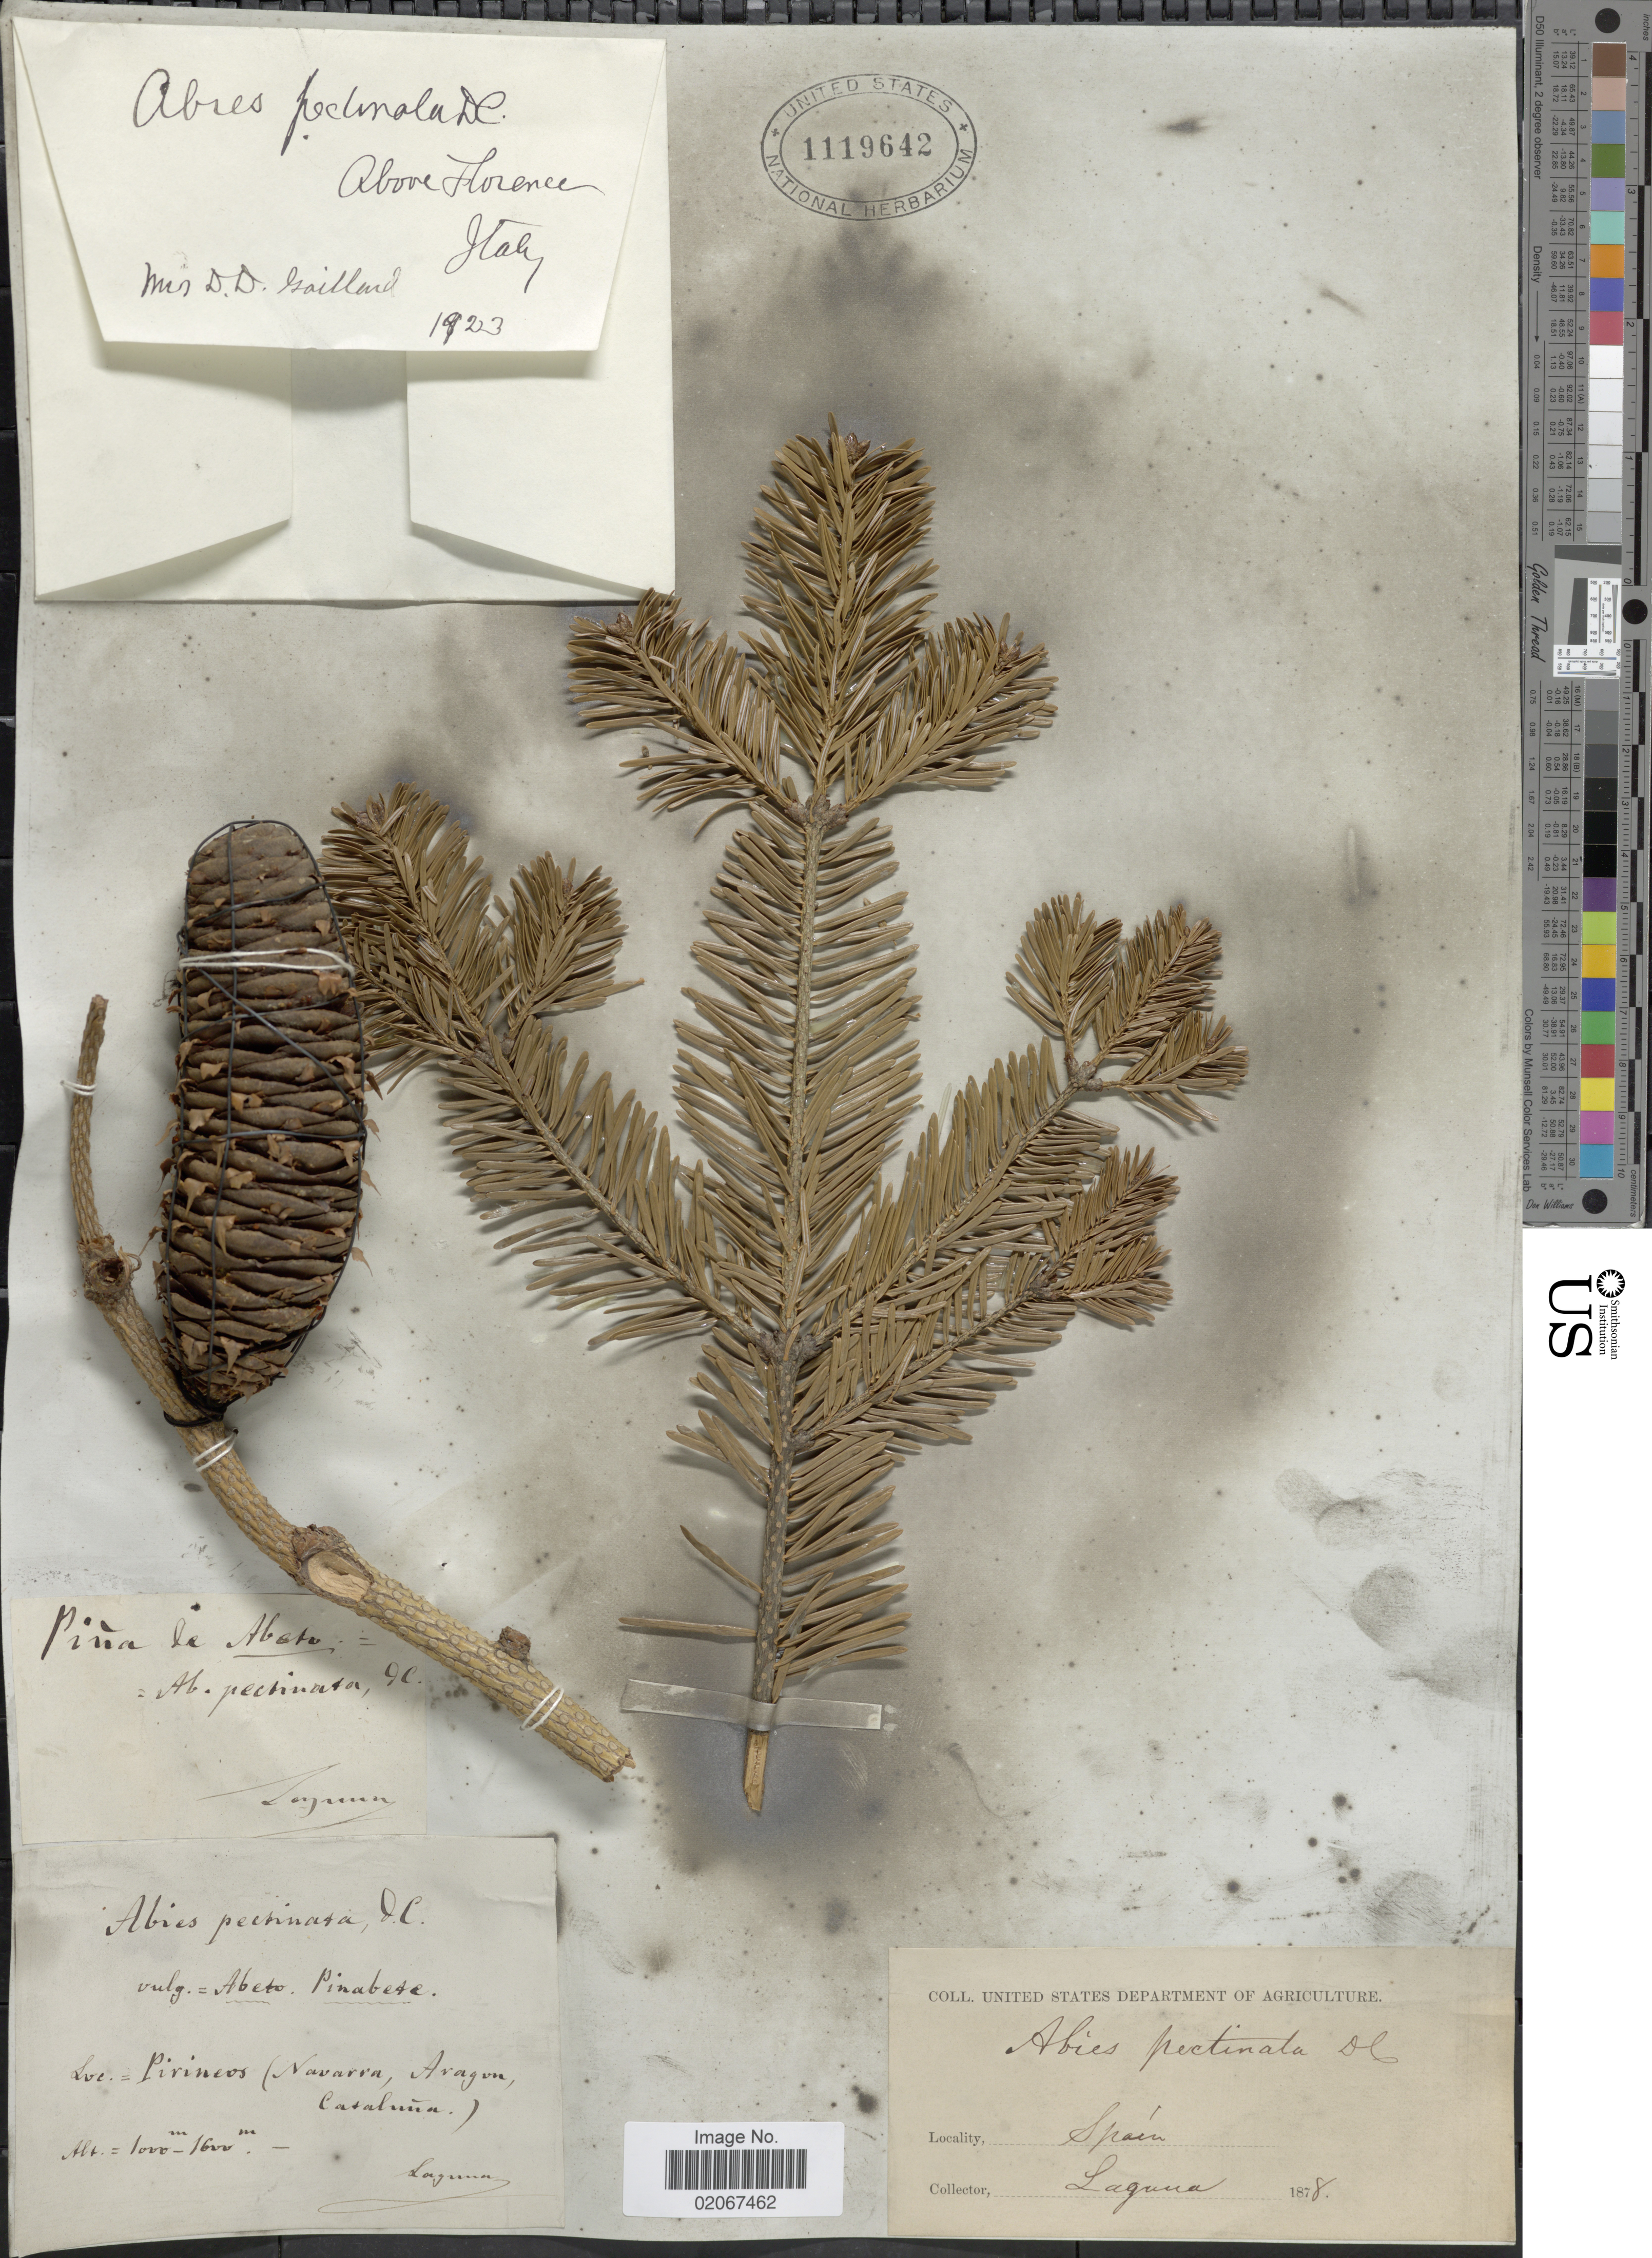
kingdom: Plantae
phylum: Tracheophyta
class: Pinopsida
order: Pinales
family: Pinaceae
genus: Abies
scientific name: Abies pectinata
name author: (Lam.) DC.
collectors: D. Gaillard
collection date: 1923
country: Italy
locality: Above Florence Italy.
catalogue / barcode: US 119642